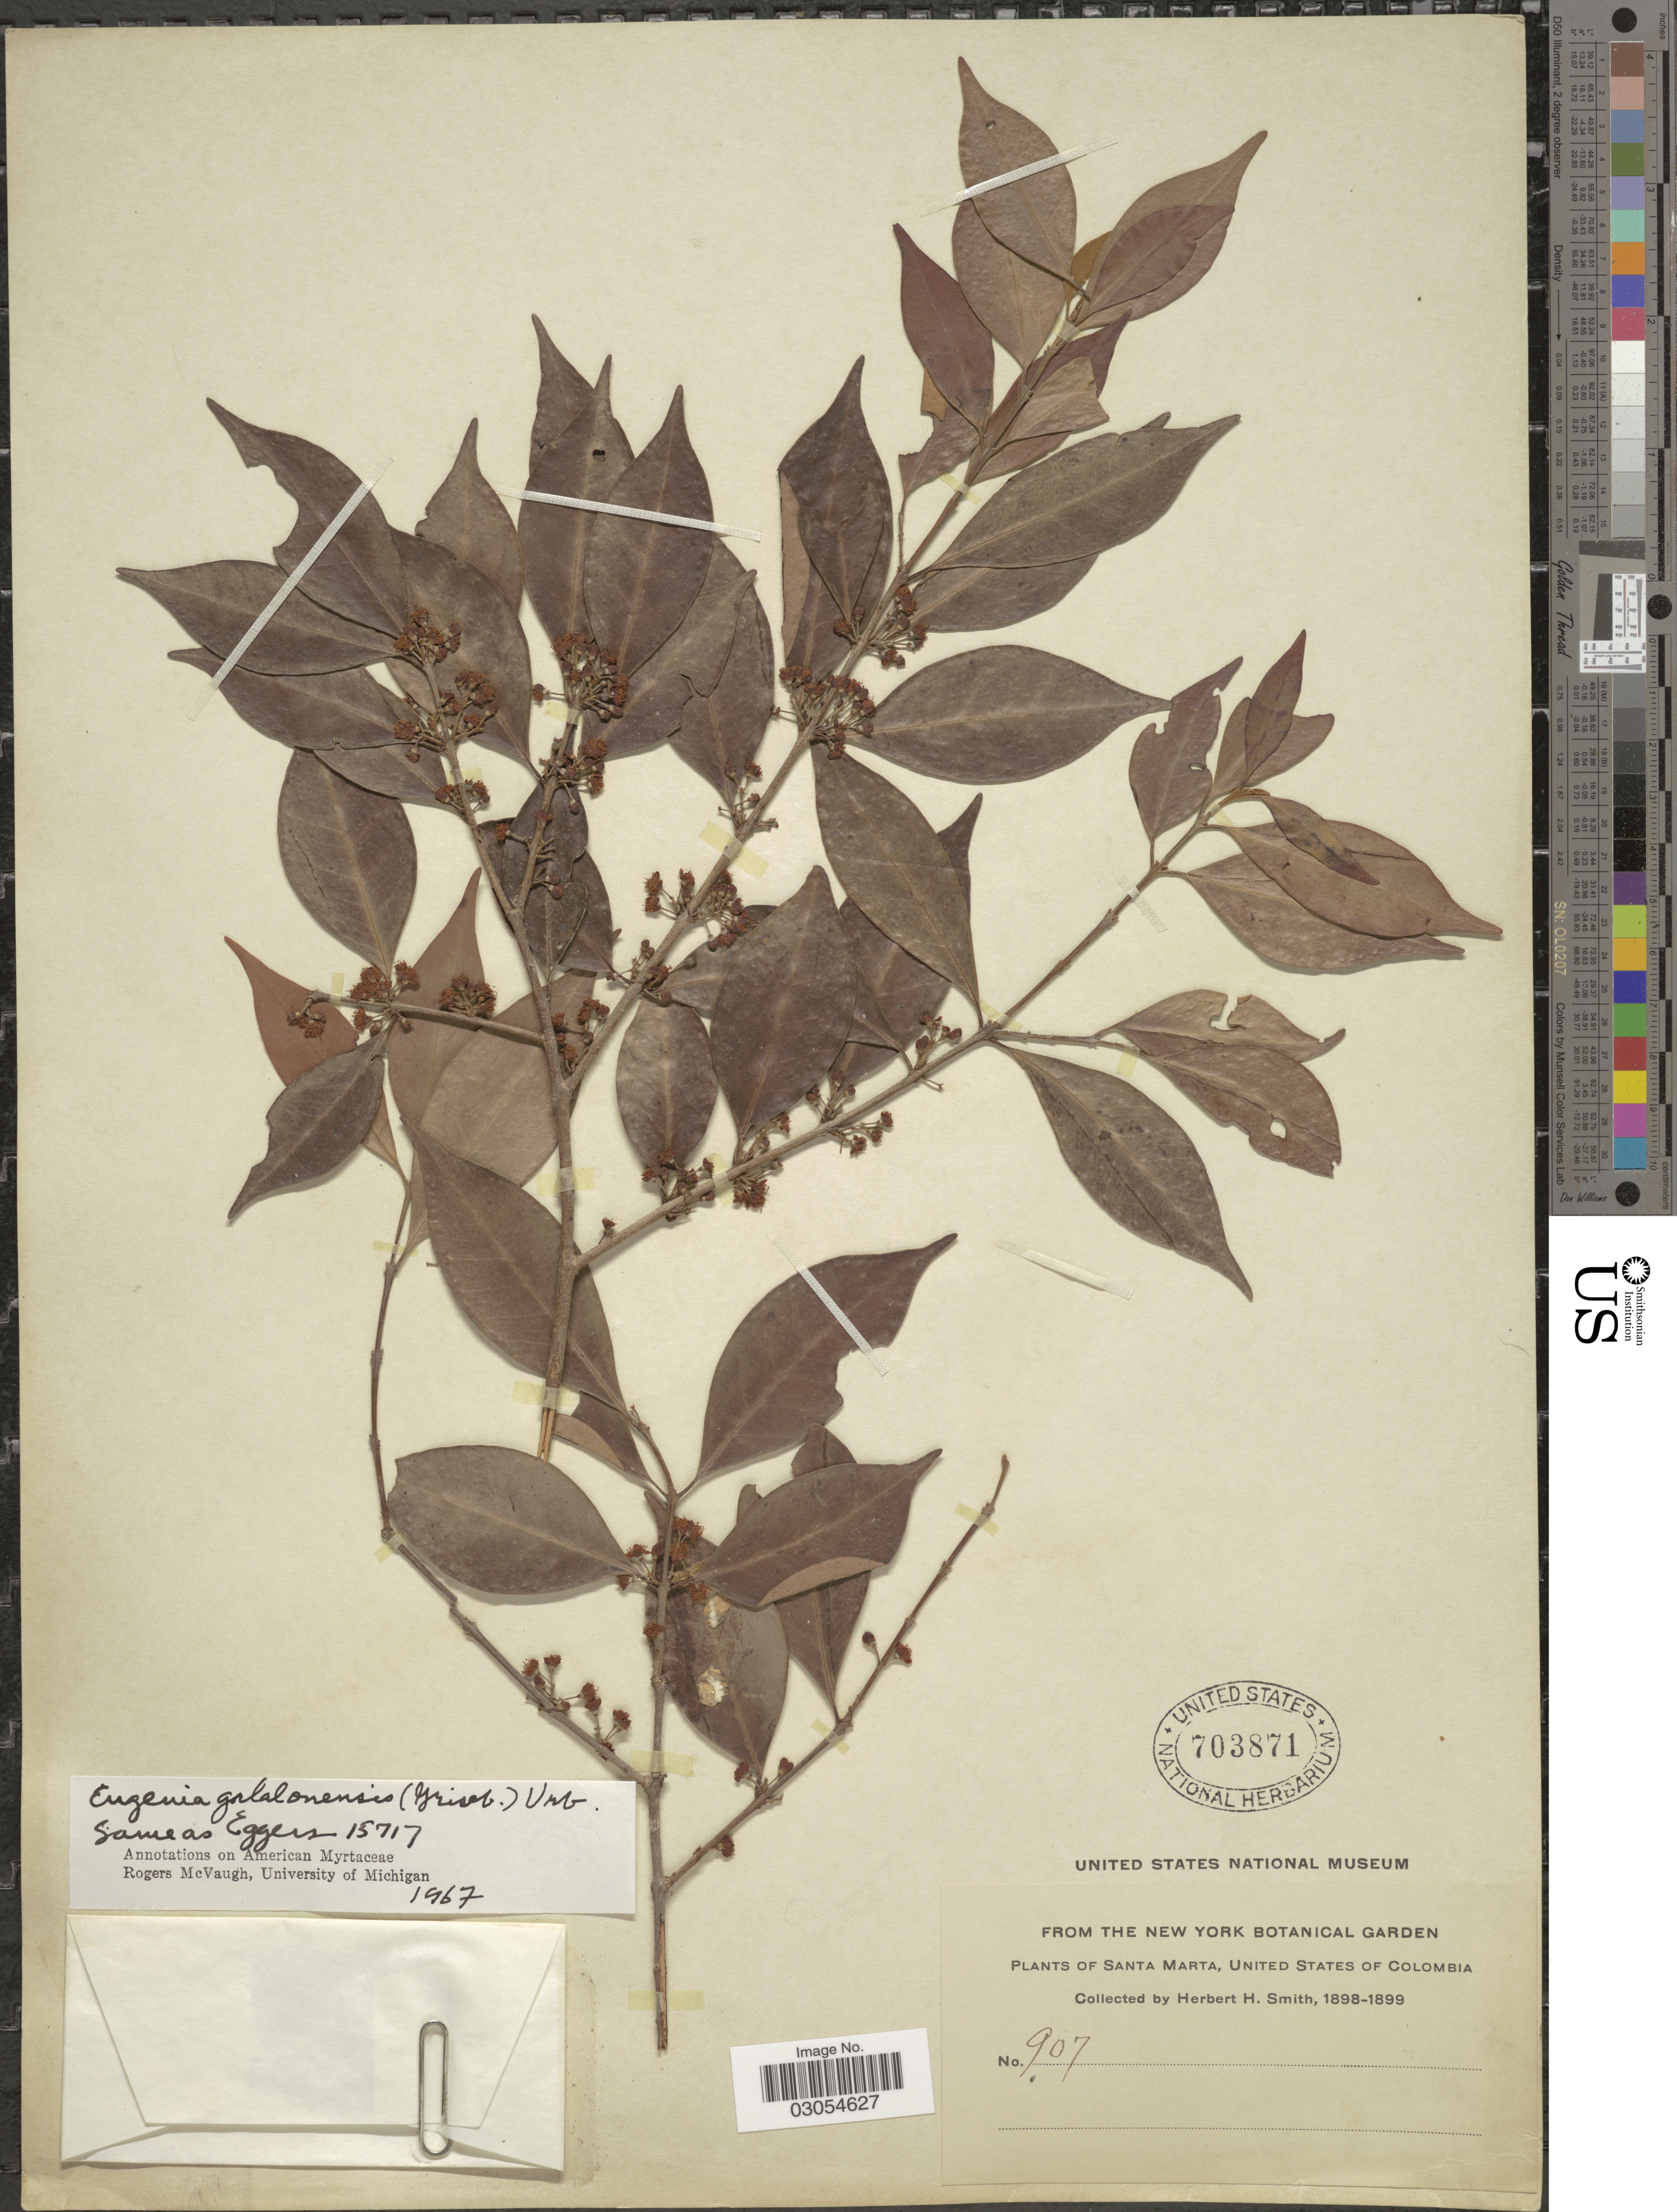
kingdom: Plantae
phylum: Tracheophyta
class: Magnoliopsida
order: Myrtales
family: Myrtaceae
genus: Eugenia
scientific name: Eugenia galalonensis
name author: (Griseb.) Krug & Urb.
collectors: Herbert H. Smith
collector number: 907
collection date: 1898/1899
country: Colombia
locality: Santa Marta, United States of Colombia.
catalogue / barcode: US 703871